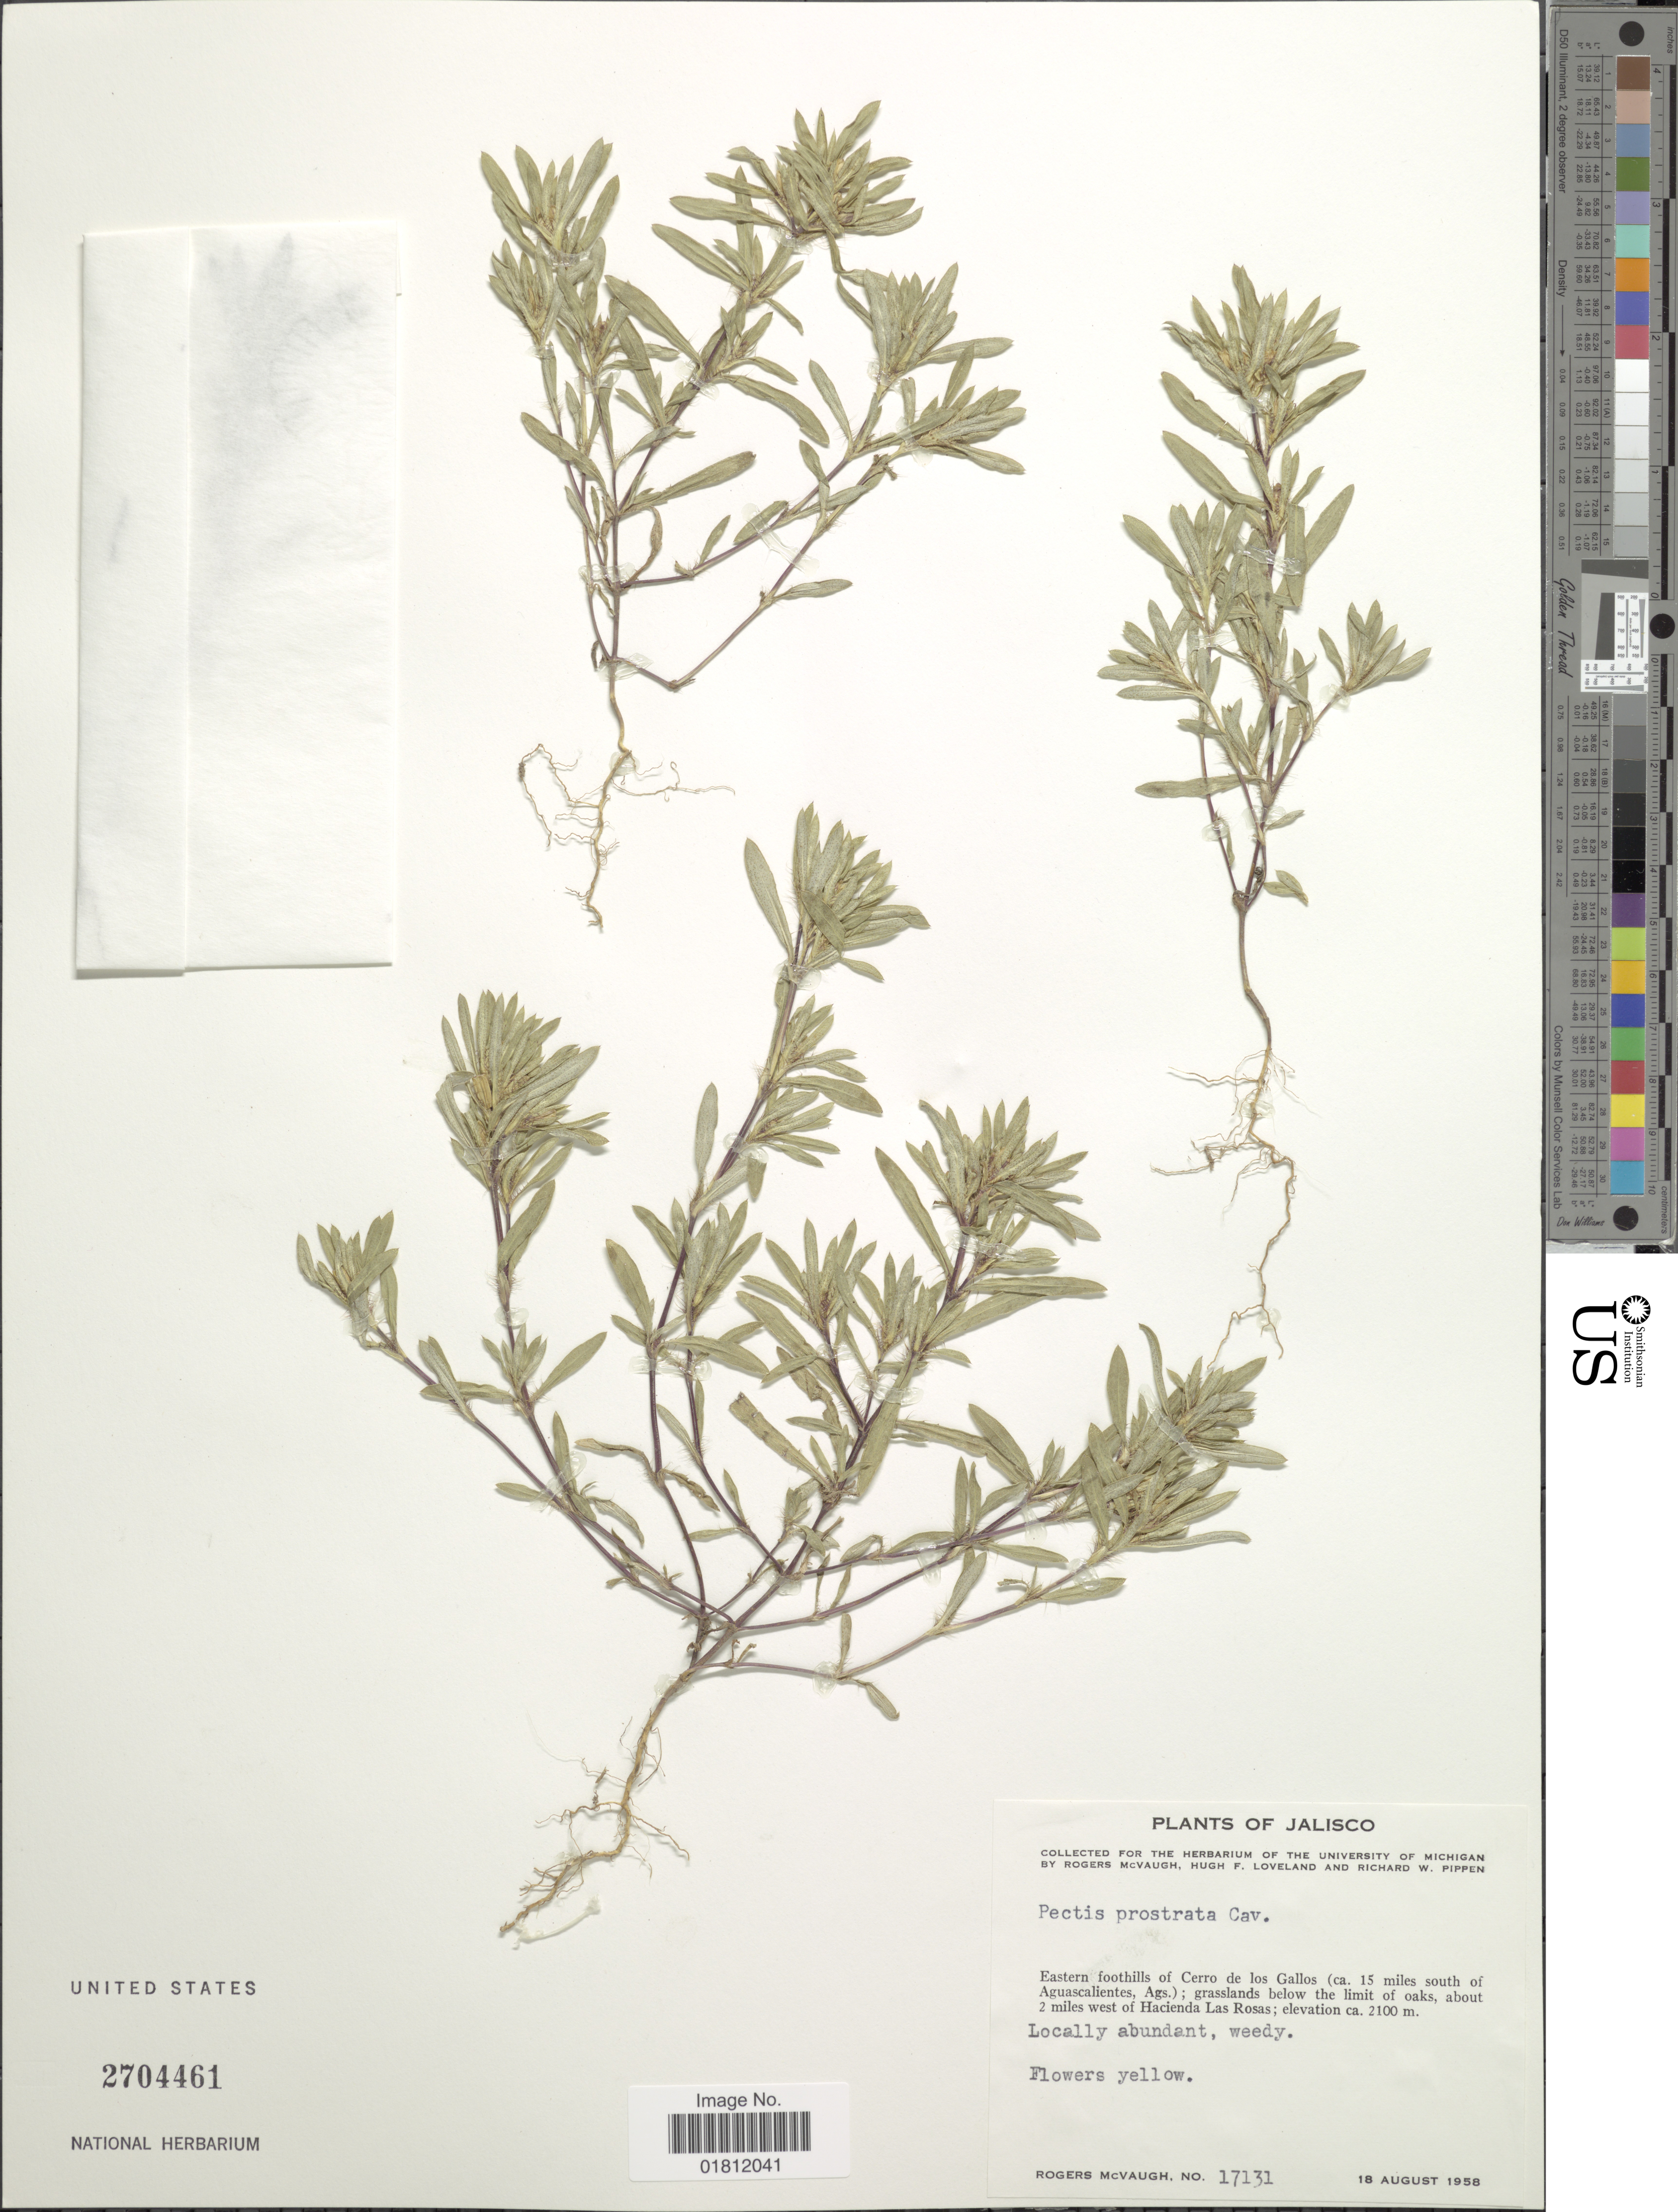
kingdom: Plantae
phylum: Tracheophyta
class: Magnoliopsida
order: Asterales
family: Asteraceae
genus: Pectis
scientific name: Pectis prostrata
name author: Cav.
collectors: R. McVaugh, H. Loveland & R. W. Pippen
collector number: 17131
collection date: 1958-08-18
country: Mexico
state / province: Jalisco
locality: Jalisco, Eastern foothills of Cerro de los Gallos (ca. 15 miles south of Aguascallientes, Ags); grasslands below the limit of oaks, about 2 miles west of Hacienda Las Rosas.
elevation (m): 2100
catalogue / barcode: US 2704461